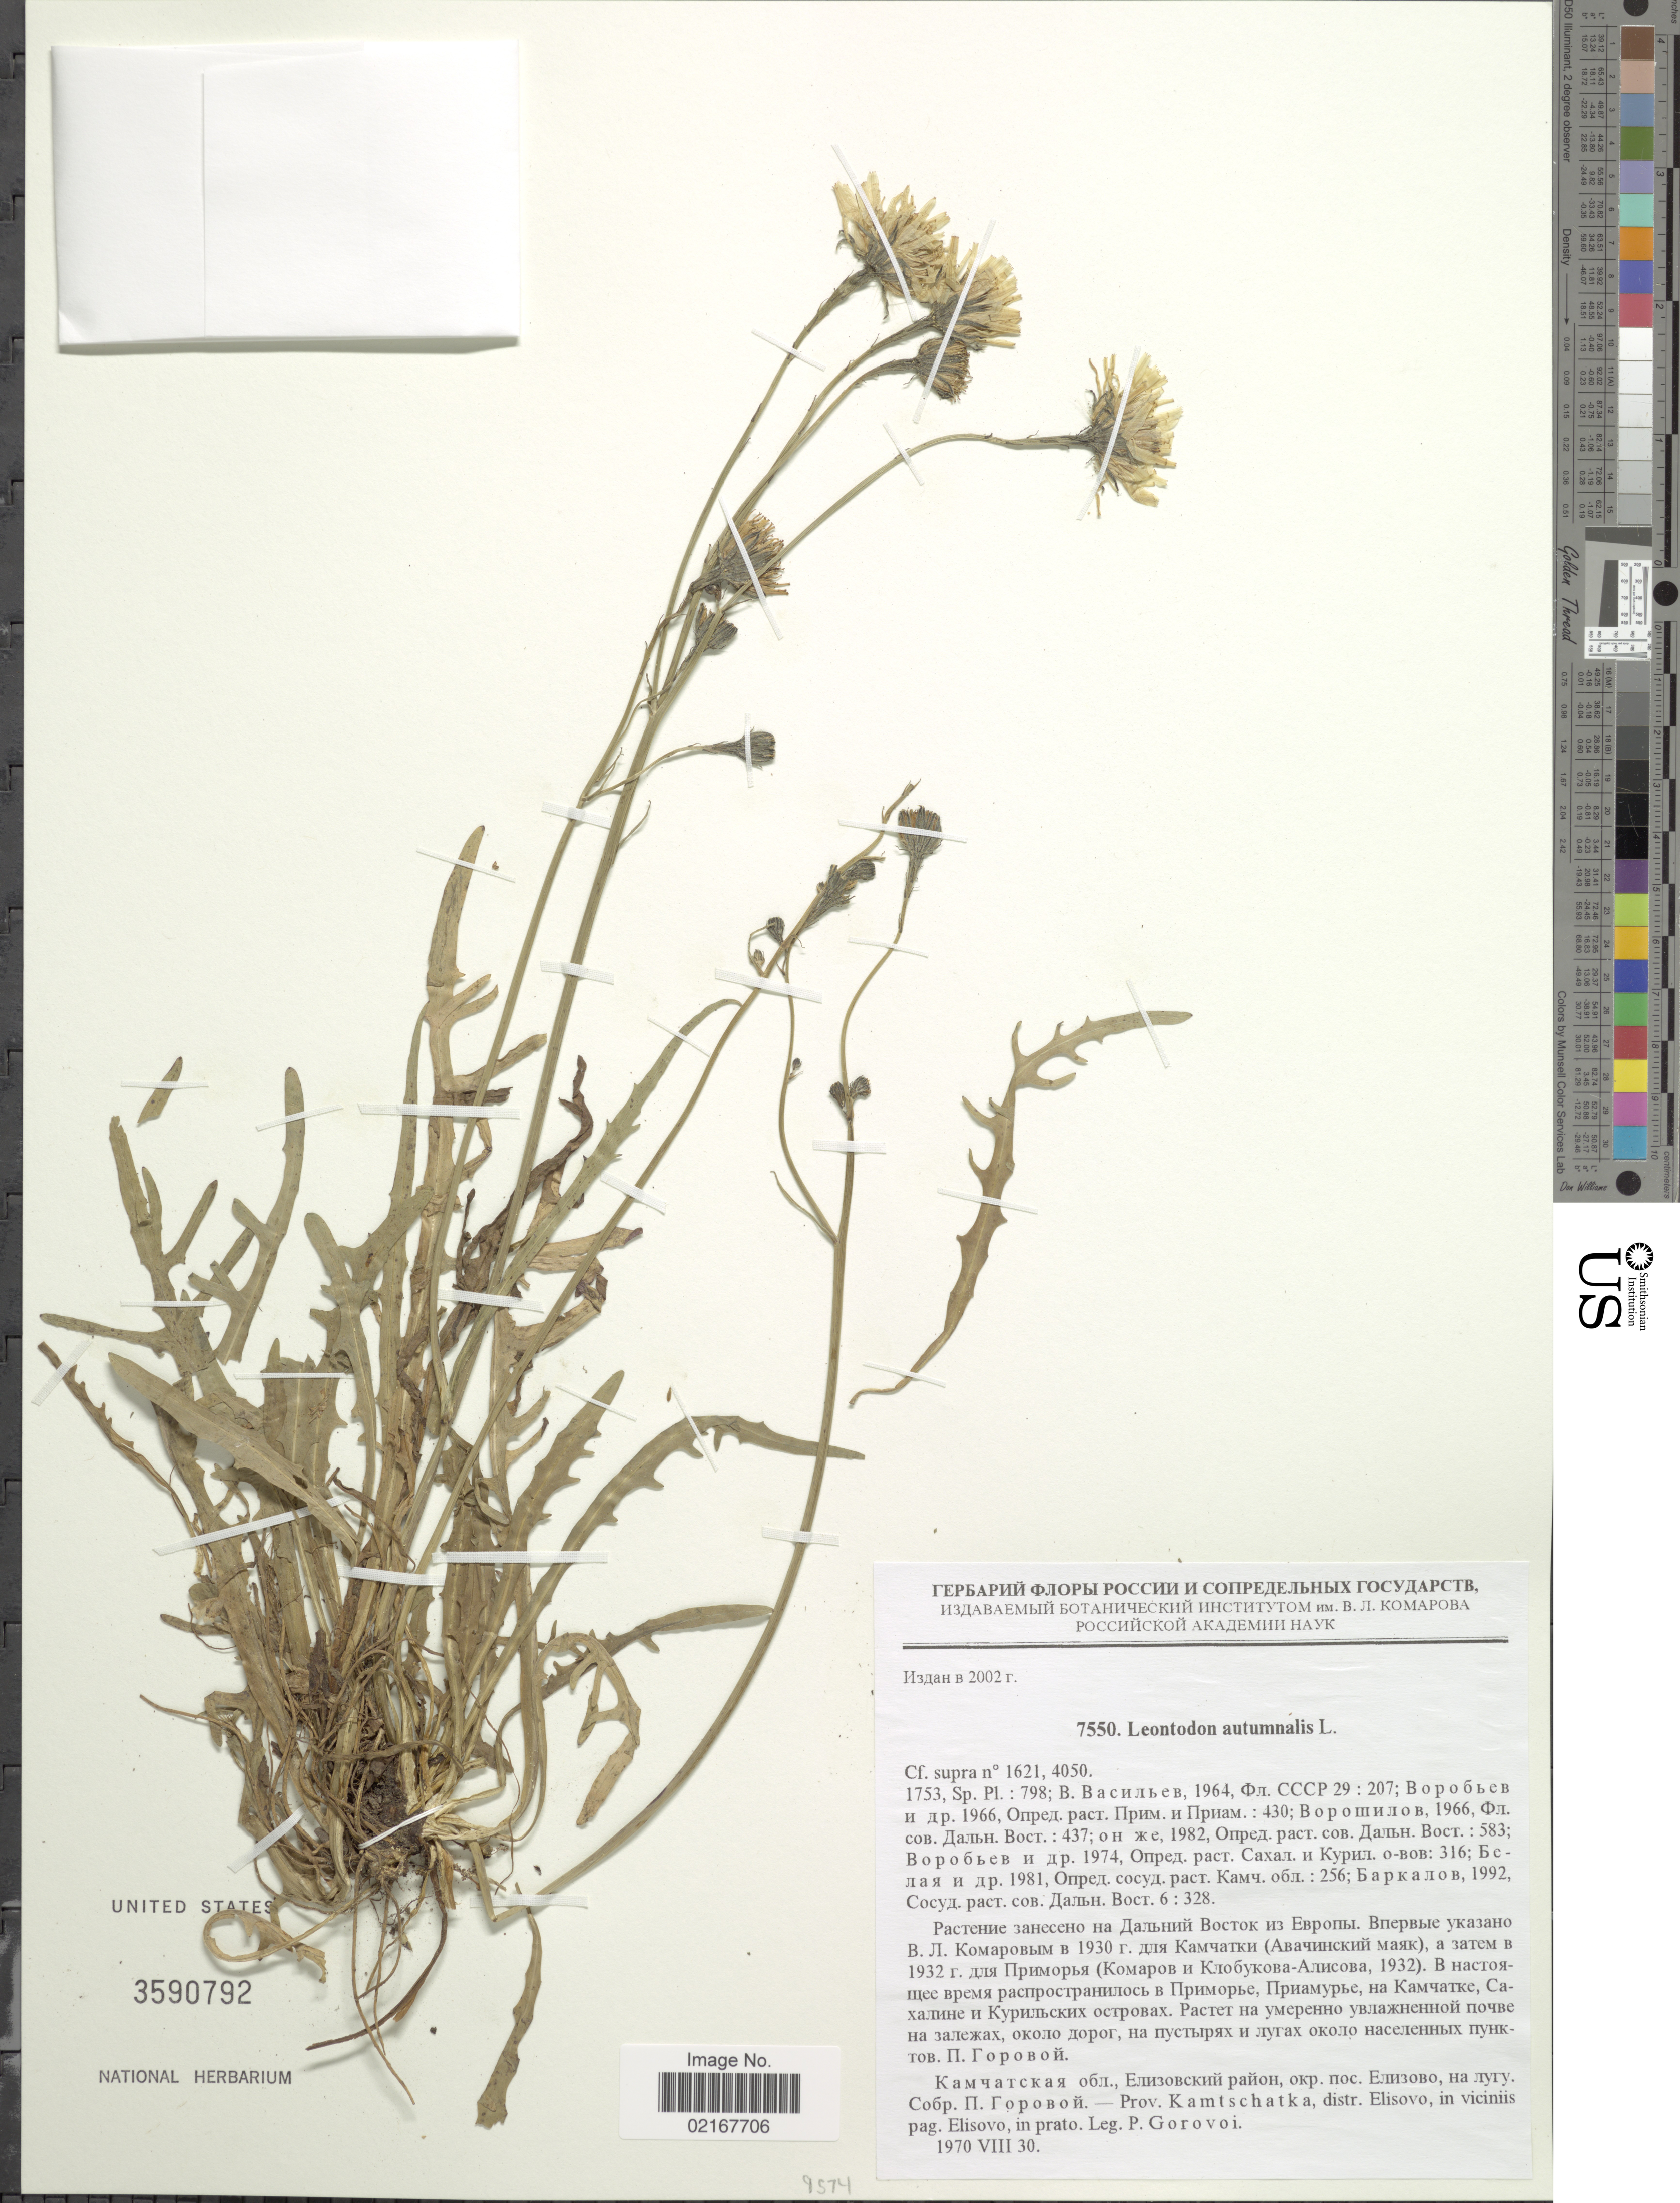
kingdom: Plantae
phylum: Tracheophyta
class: Magnoliopsida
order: Asterales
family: Asteraceae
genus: Scorzoneroides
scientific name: Scorzoneroides autumnalis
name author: (L.) Moench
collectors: P. Gorovoi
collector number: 7550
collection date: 1970-08-30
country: Russian Federation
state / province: Kamchatka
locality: Prov. Kamtschatka, distr. Elisovo, pag. Elisovo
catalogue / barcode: US 3590792